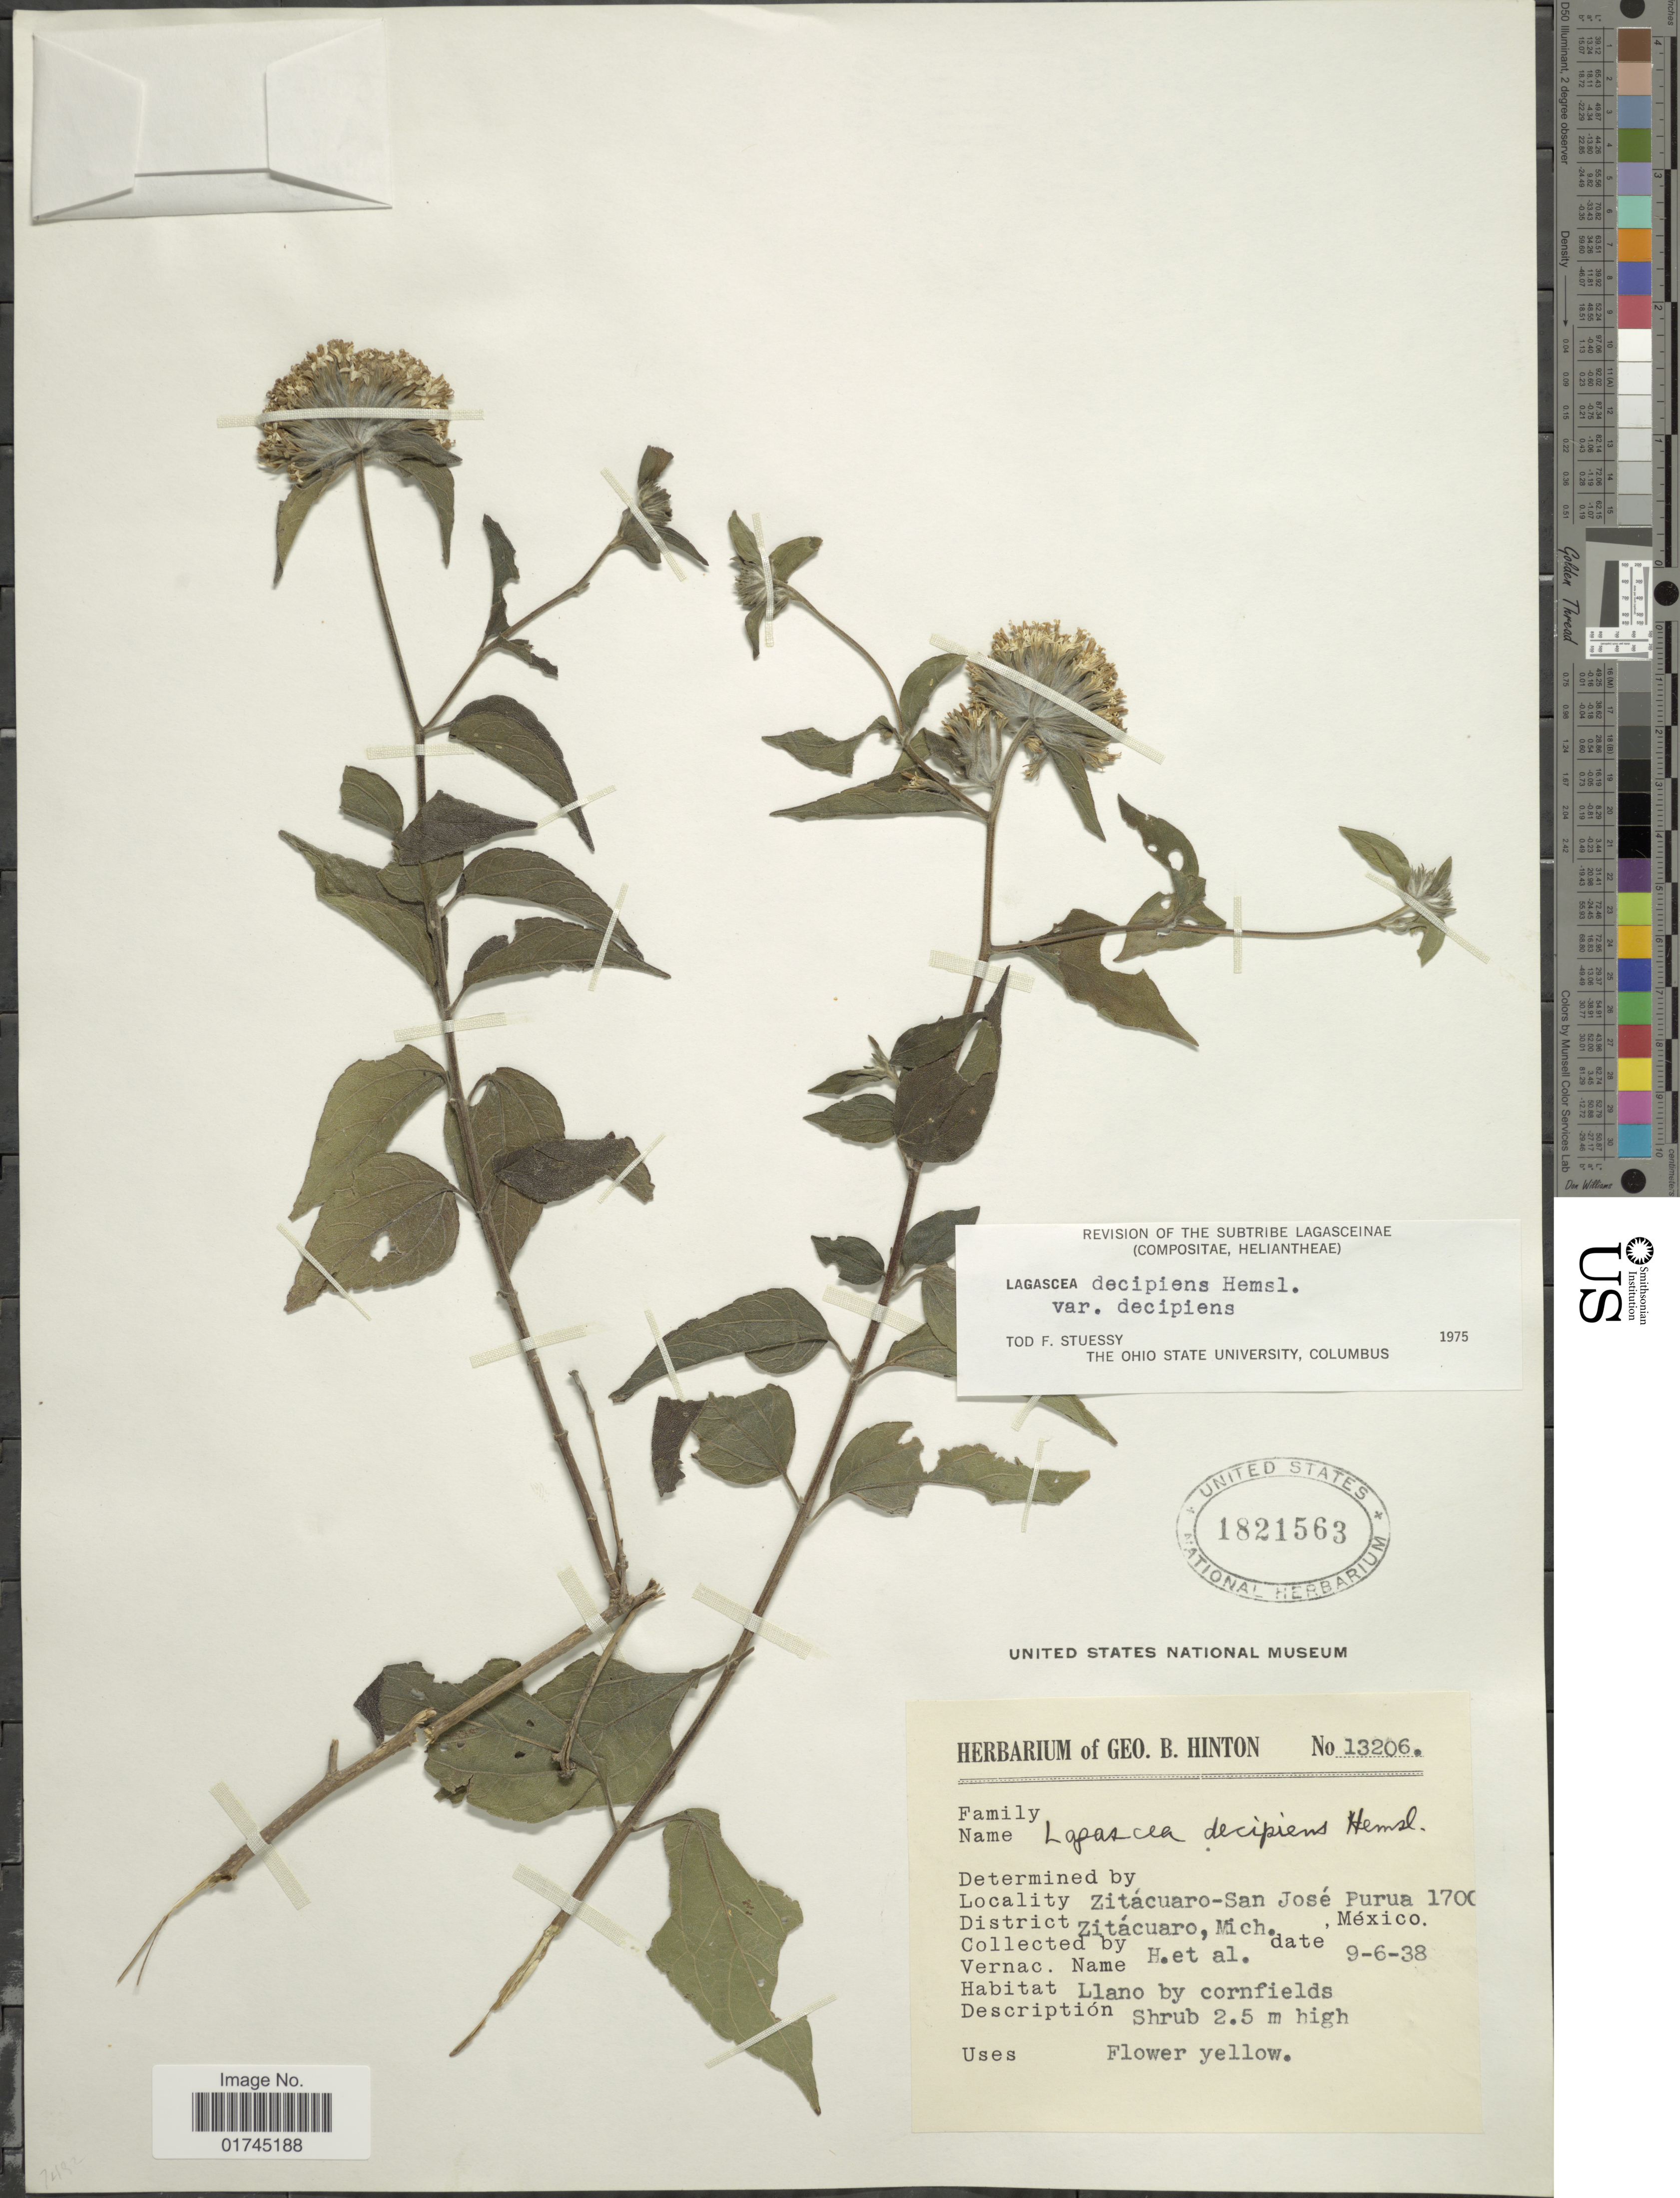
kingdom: Plantae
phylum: Tracheophyta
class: Magnoliopsida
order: Asterales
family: Asteraceae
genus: Lagascea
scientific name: Lagascea decipiens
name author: Hemsl.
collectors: G. B. Hinton & et al.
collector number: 13206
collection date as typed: Transcribed d/m/y: 6/9/38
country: Mexico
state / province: Michoacán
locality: Zitacuaro-San José Purua, District Zitácuaro, llano by cornfields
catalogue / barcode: US 1821563